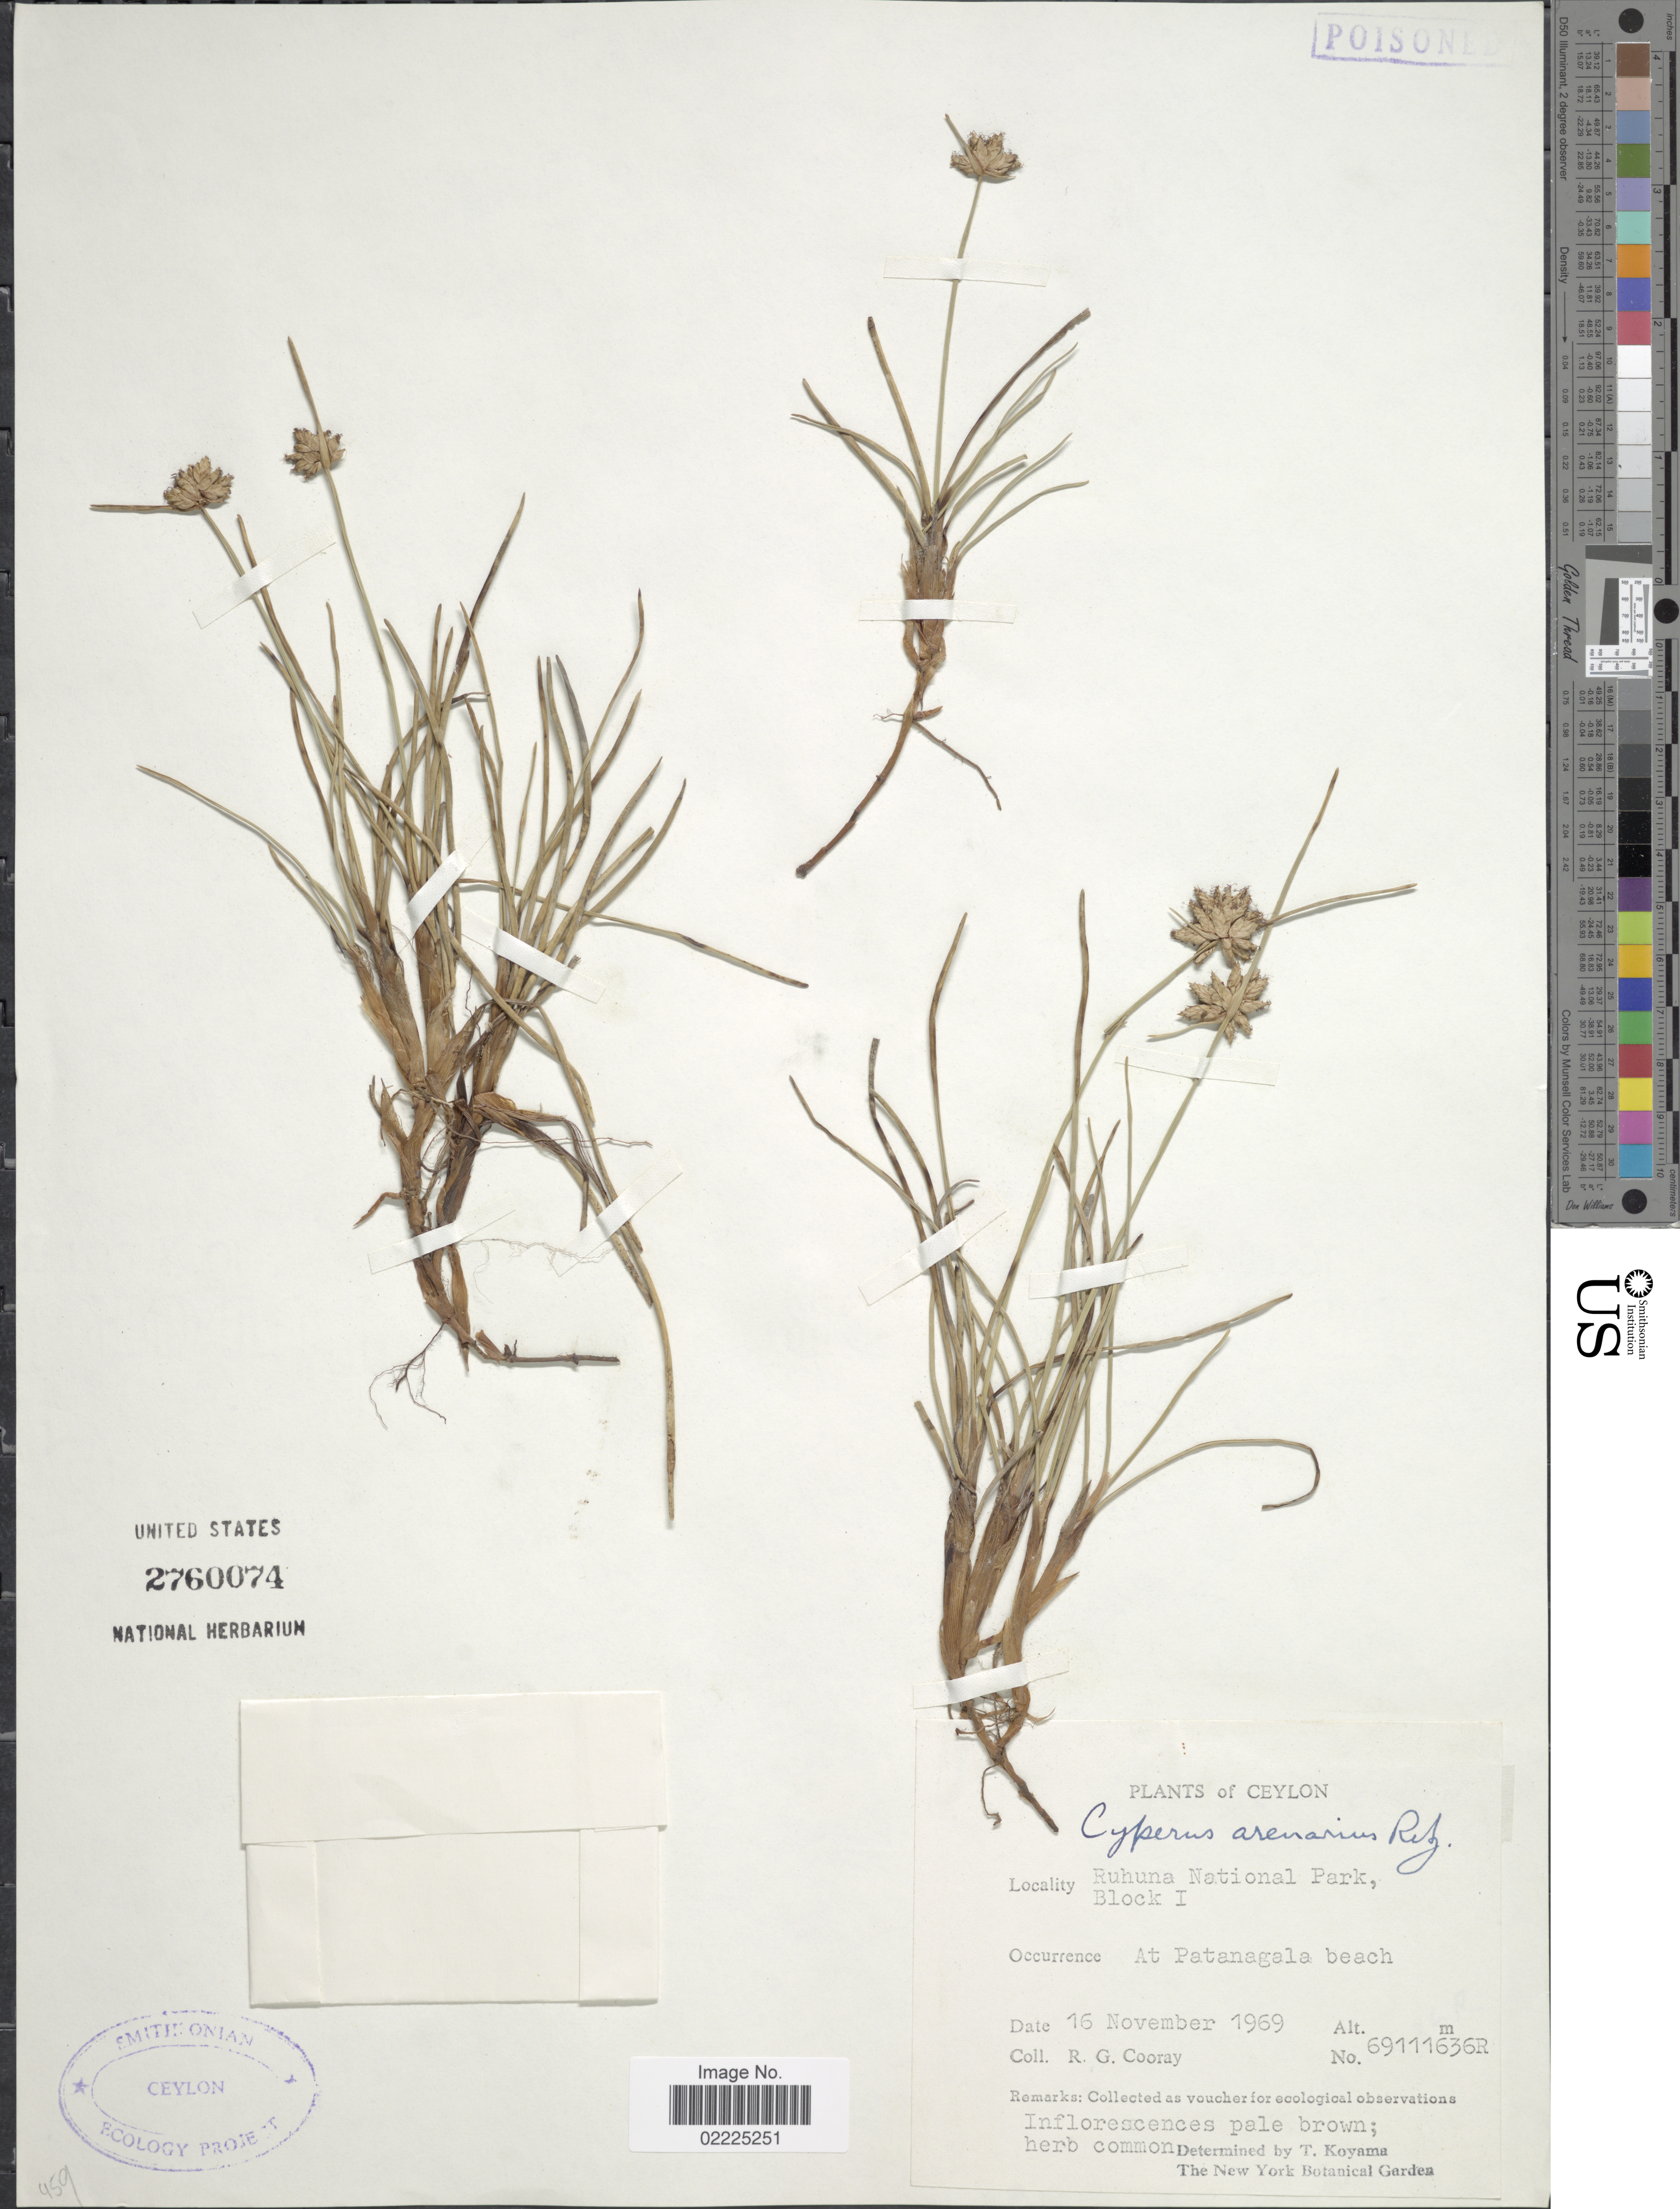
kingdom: Plantae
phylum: Tracheophyta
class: Liliopsida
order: Poales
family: Cyperaceae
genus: Cyperus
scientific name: Cyperus arenarius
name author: Retz.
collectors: R. Cooray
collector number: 69111636R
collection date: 1969-11-16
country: Sri Lanka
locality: Ceylon, Ruhuna National Park, Block 1, At Patanagala beach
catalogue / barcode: US 2760074